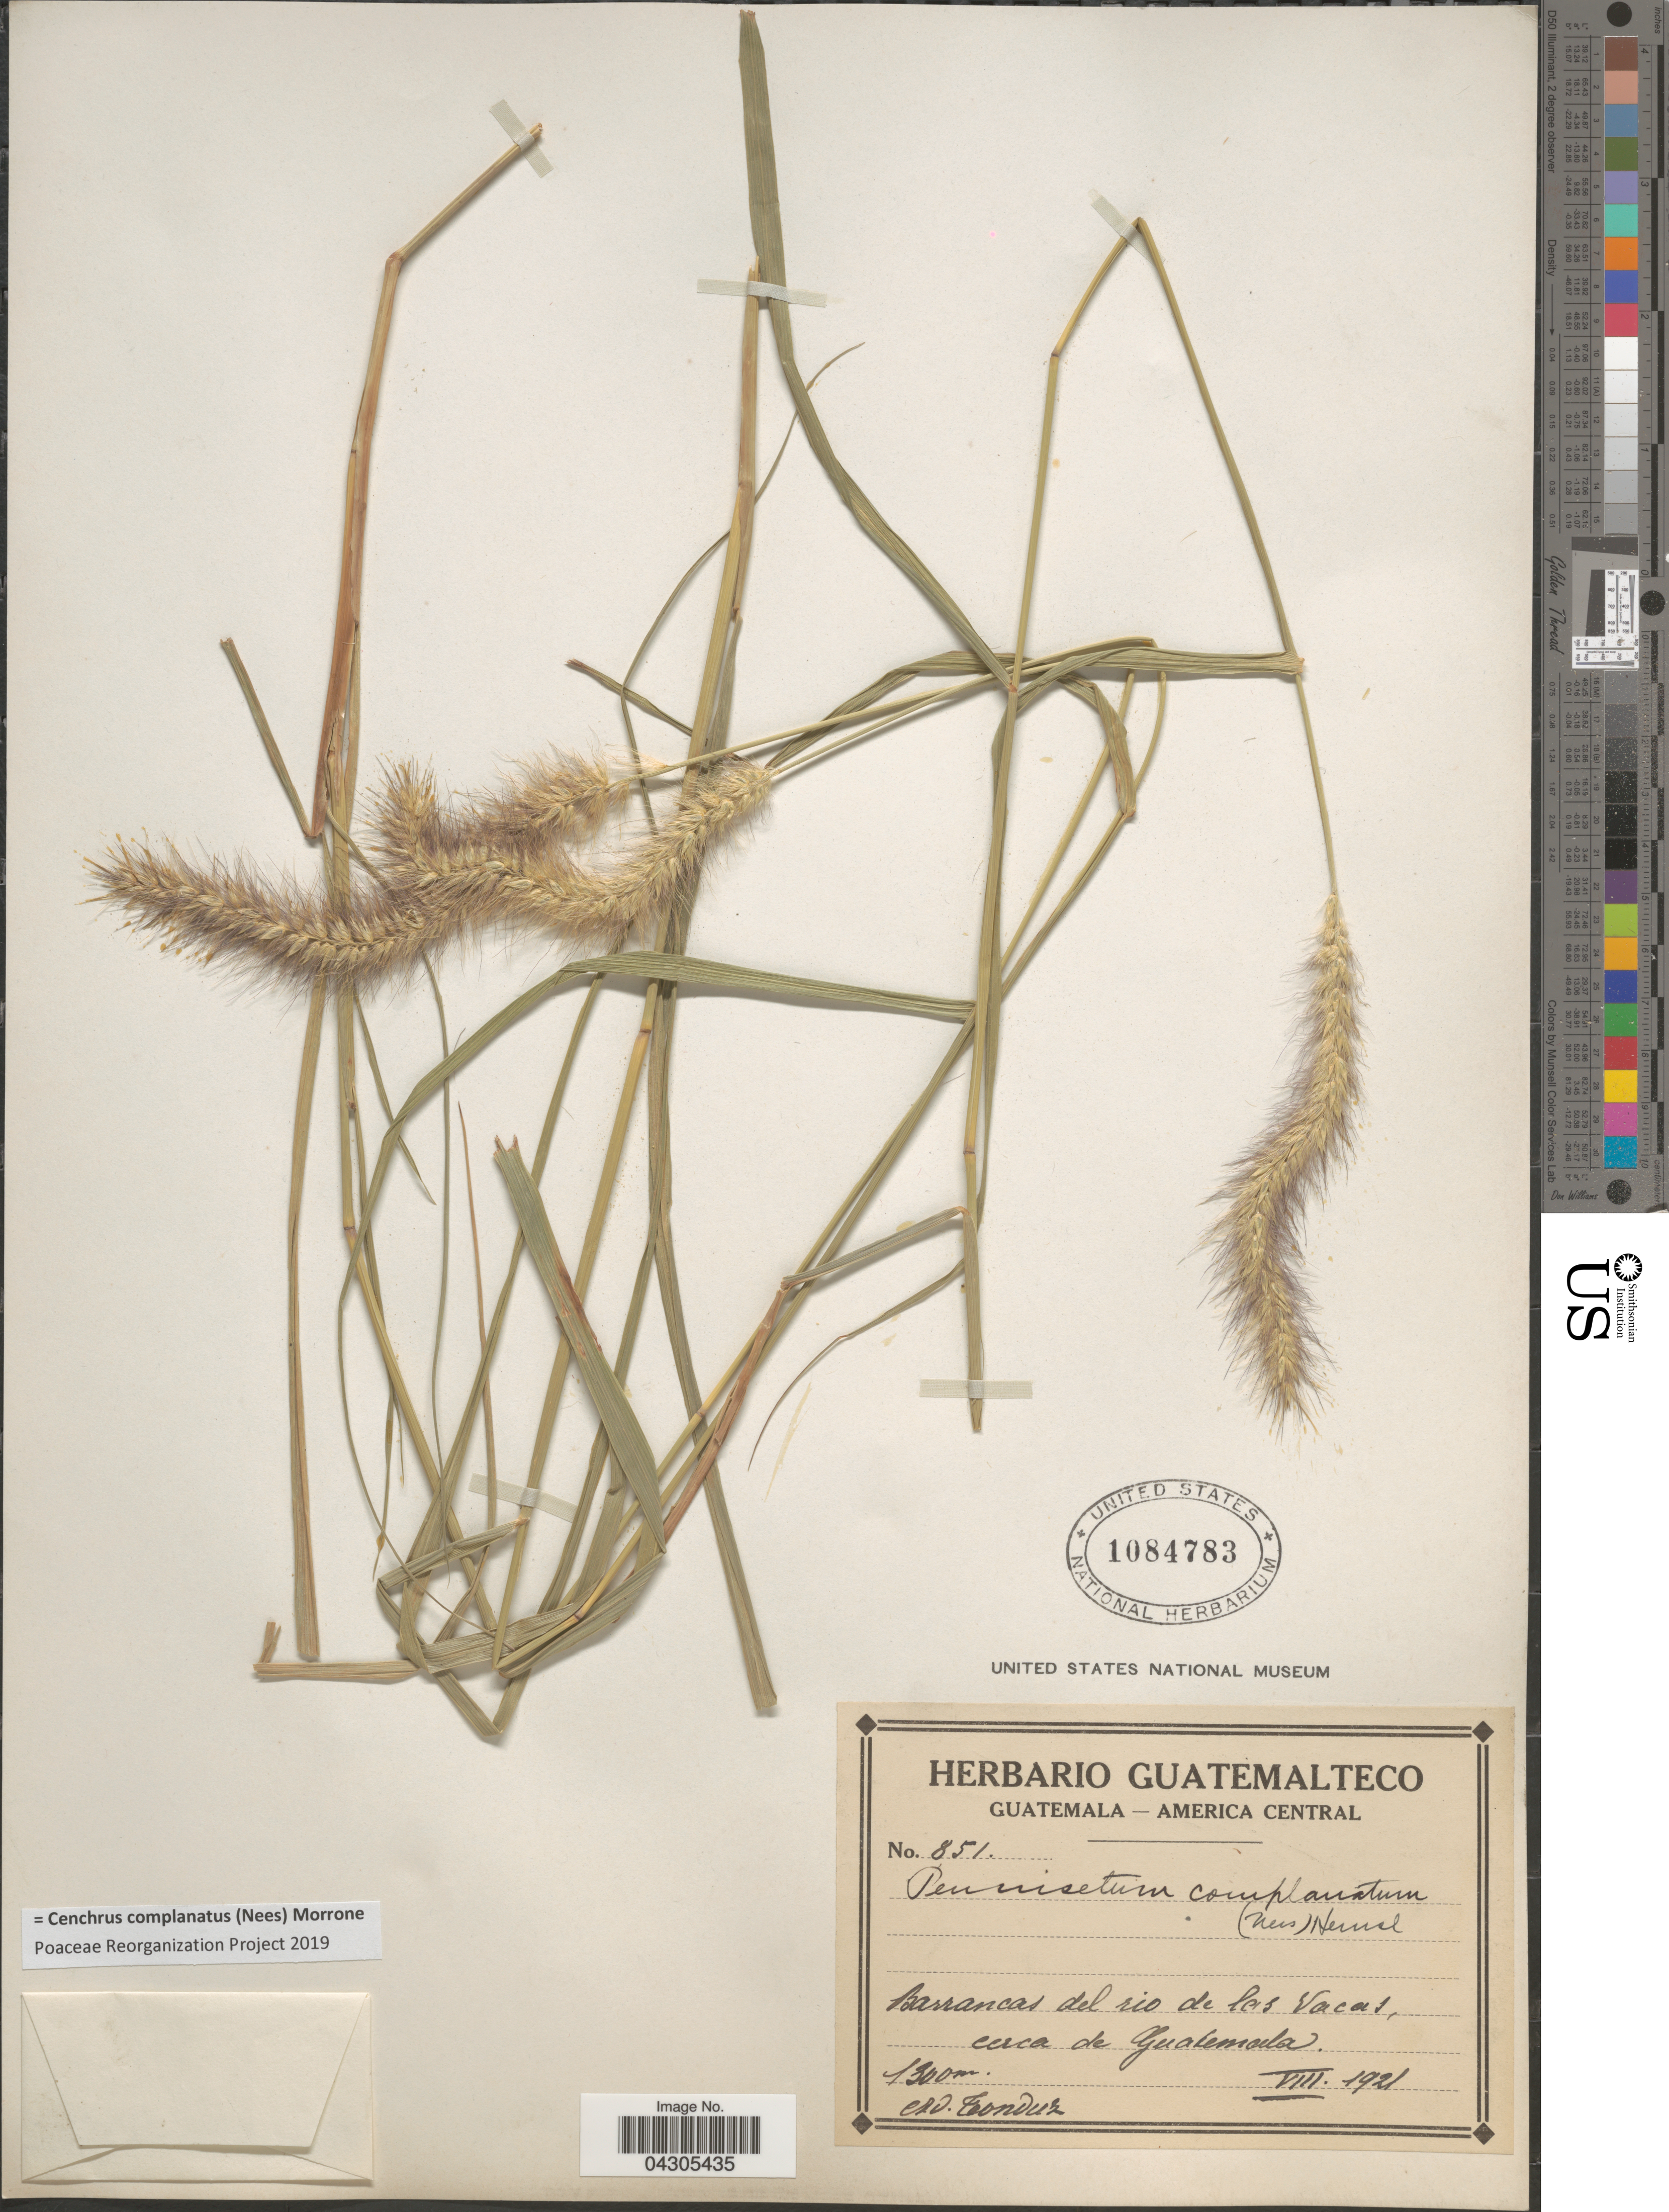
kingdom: Plantae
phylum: Tracheophyta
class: Liliopsida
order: Poales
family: Poaceae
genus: Cenchrus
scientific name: Cenchrus complanatus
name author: (Nees) Morrone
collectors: A. Tonduz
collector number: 851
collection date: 1921-08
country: Guatemala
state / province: Guatemala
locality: Barrancas del rio de las Vacas, cerca de Guatemala.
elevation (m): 1300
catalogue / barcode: US 1084783